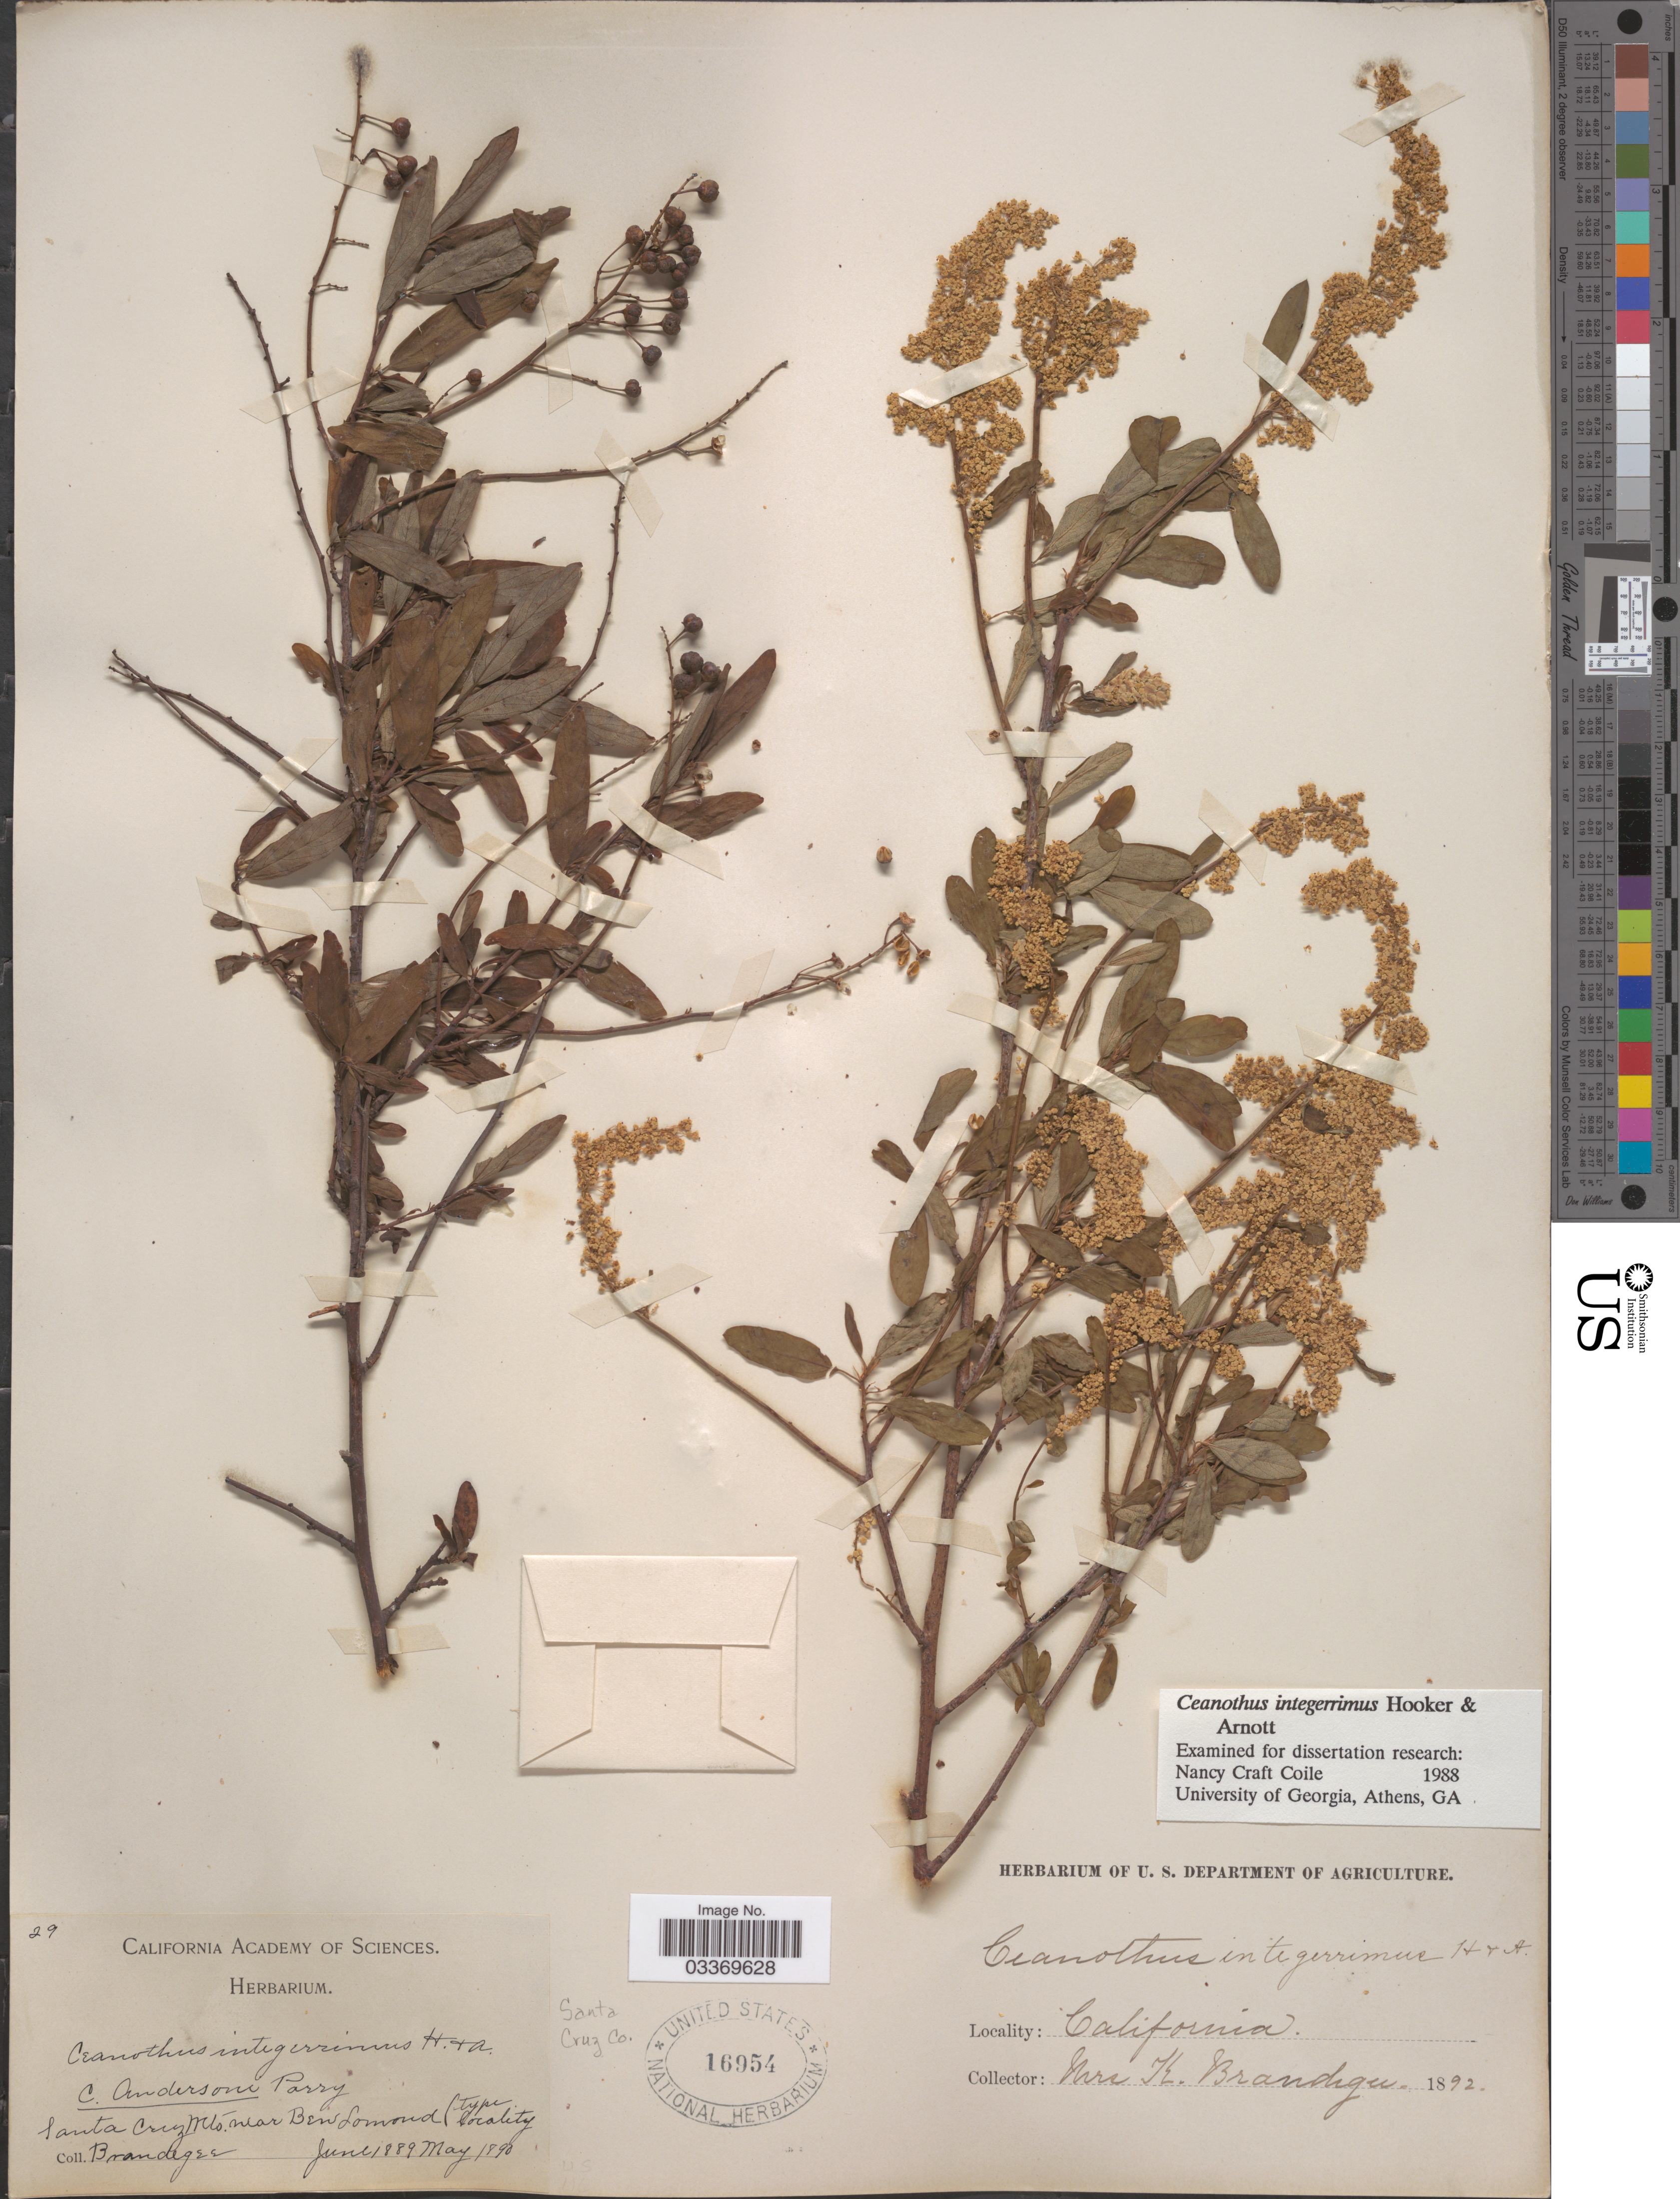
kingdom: Plantae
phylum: Tracheophyta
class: Magnoliopsida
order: Rosales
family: Rhamnaceae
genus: Ceanothus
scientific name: Ceanothus integerrimus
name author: Hook. & Arn.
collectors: K. Brandegee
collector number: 29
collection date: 1889-06/1892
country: United States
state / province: California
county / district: Santa Cruz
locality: Santa Cruz Mts., near Ben Lomond. Santa Cruz Co.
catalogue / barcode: US 16954